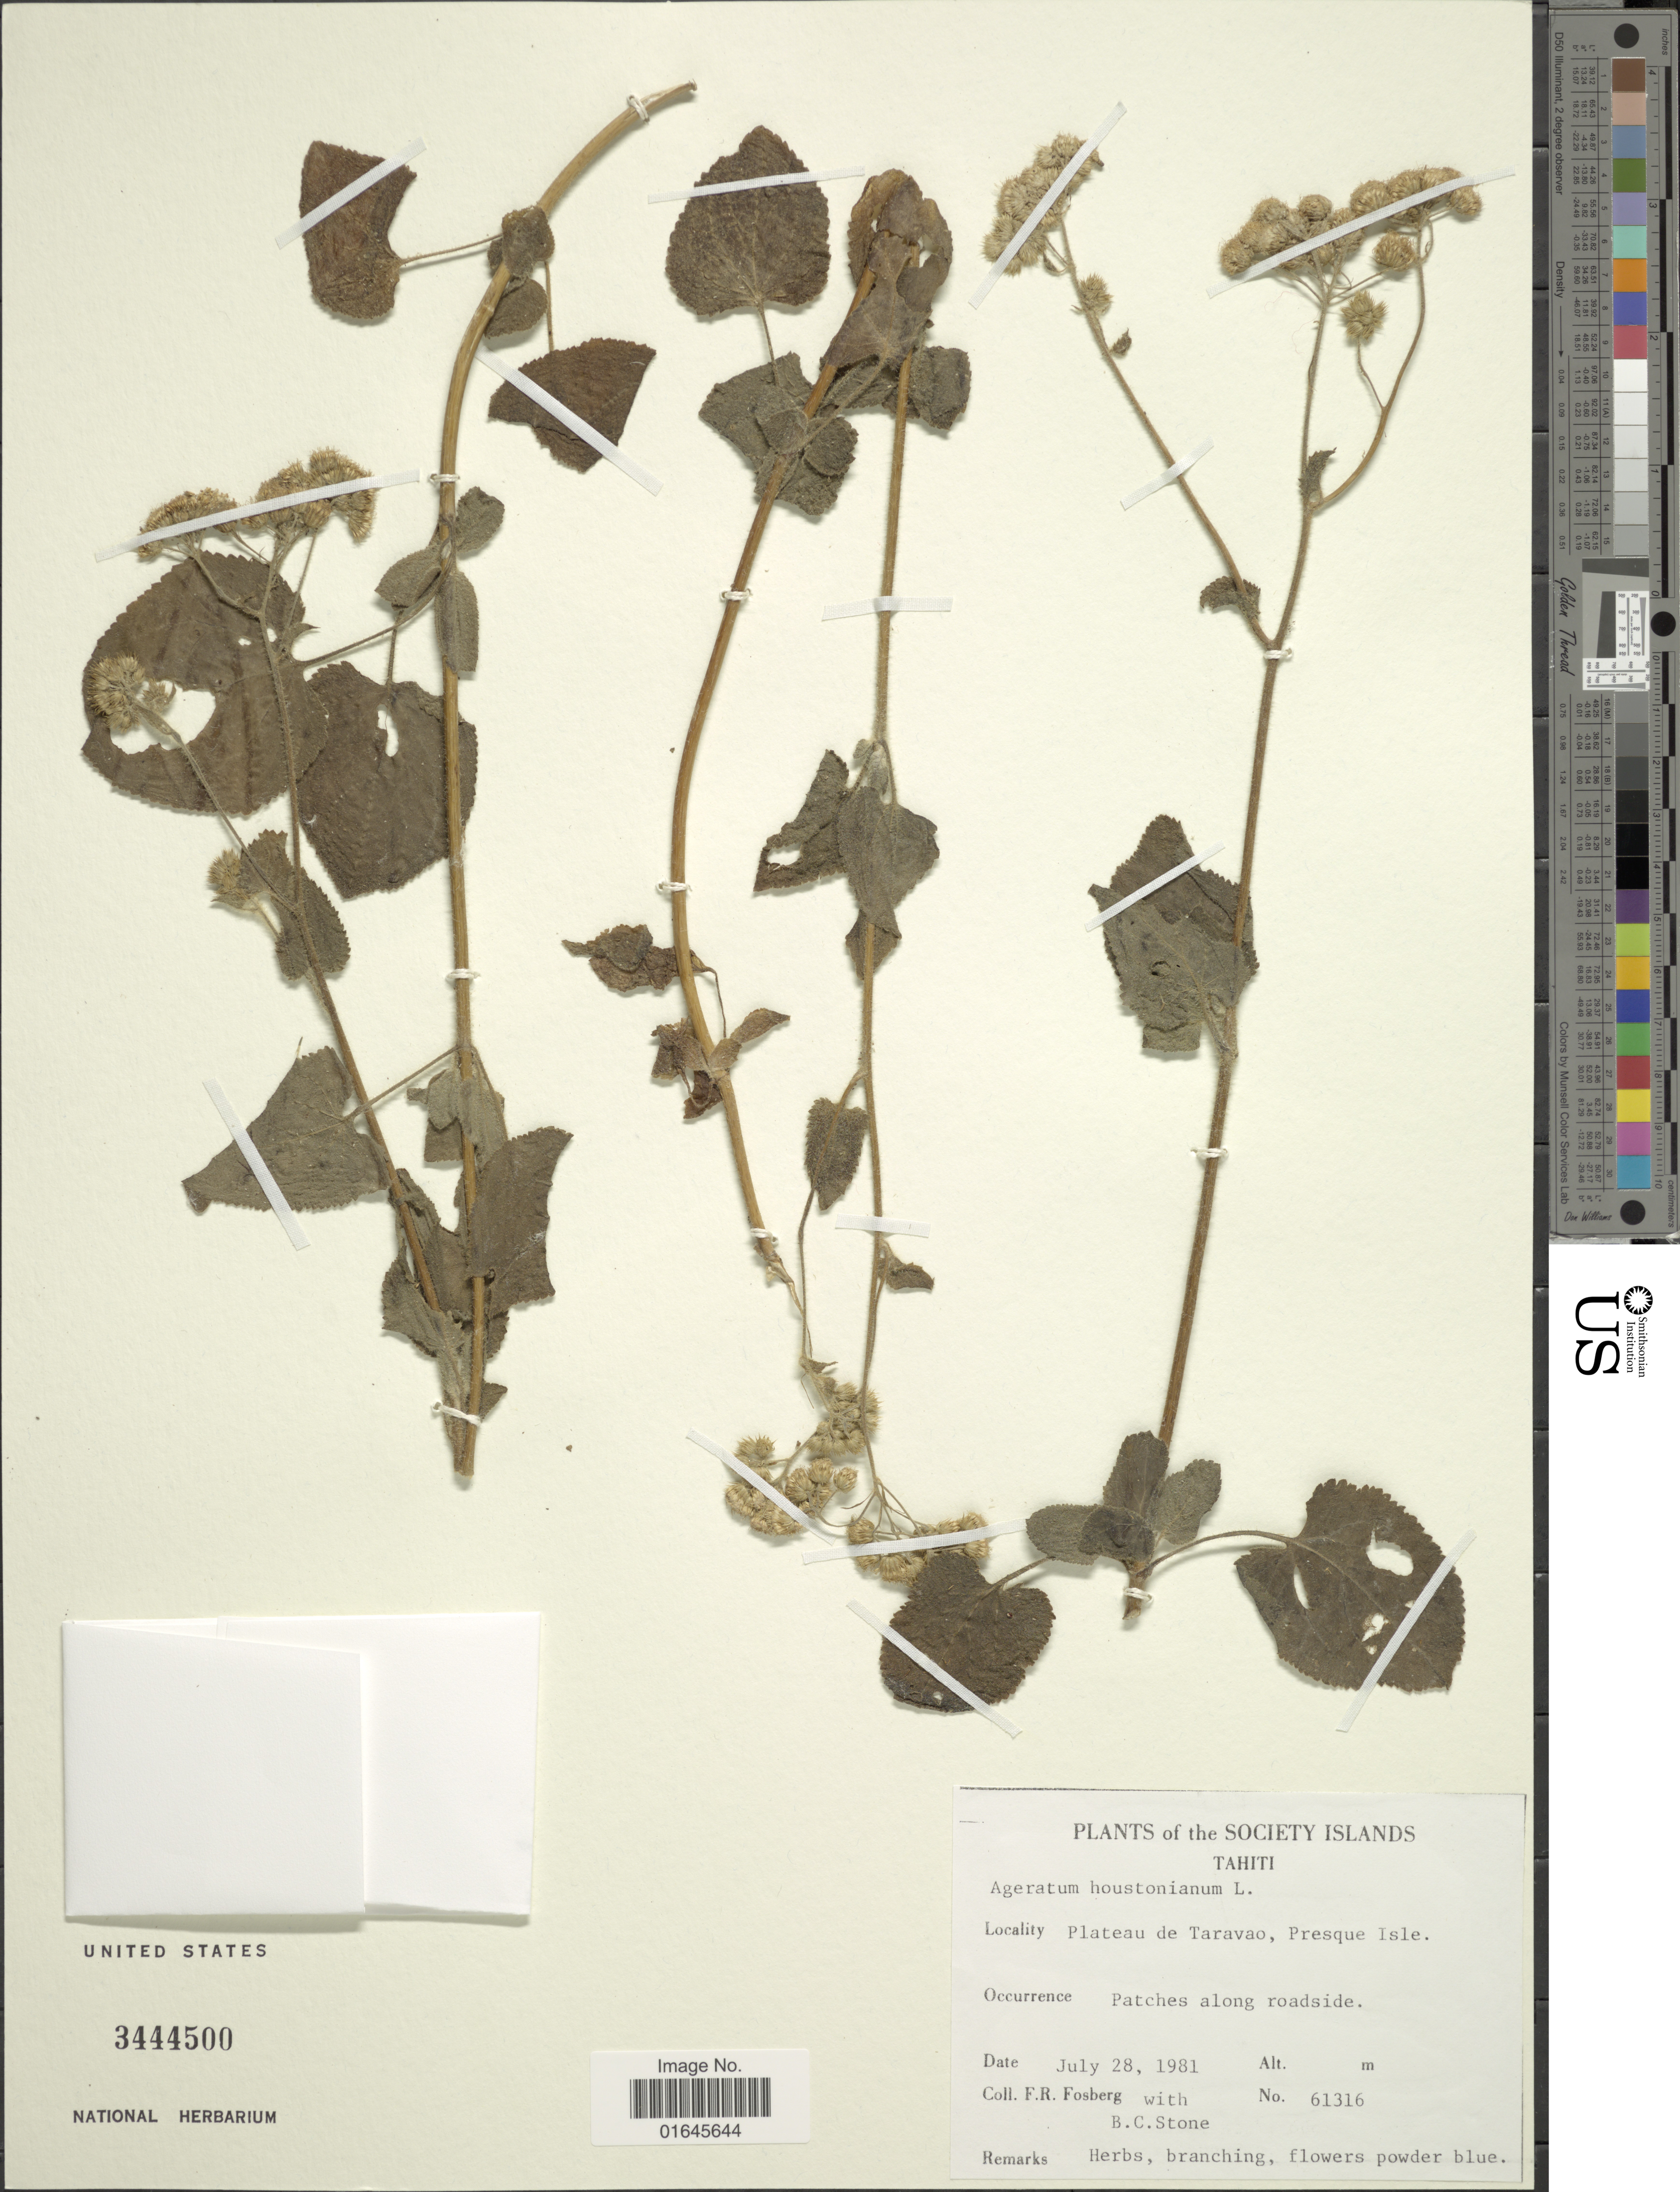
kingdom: Plantae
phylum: Tracheophyta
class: Magnoliopsida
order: Asterales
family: Asteraceae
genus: Ageratum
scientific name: Ageratum houstonianum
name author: Mill.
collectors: F. R. Fosberg & B. C. Stone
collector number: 61316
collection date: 1981-07-28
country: French Polynesia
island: Tahiti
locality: Society Islands, Tahiti, Plateau de Taravao, Presque Isle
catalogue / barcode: US 3444500